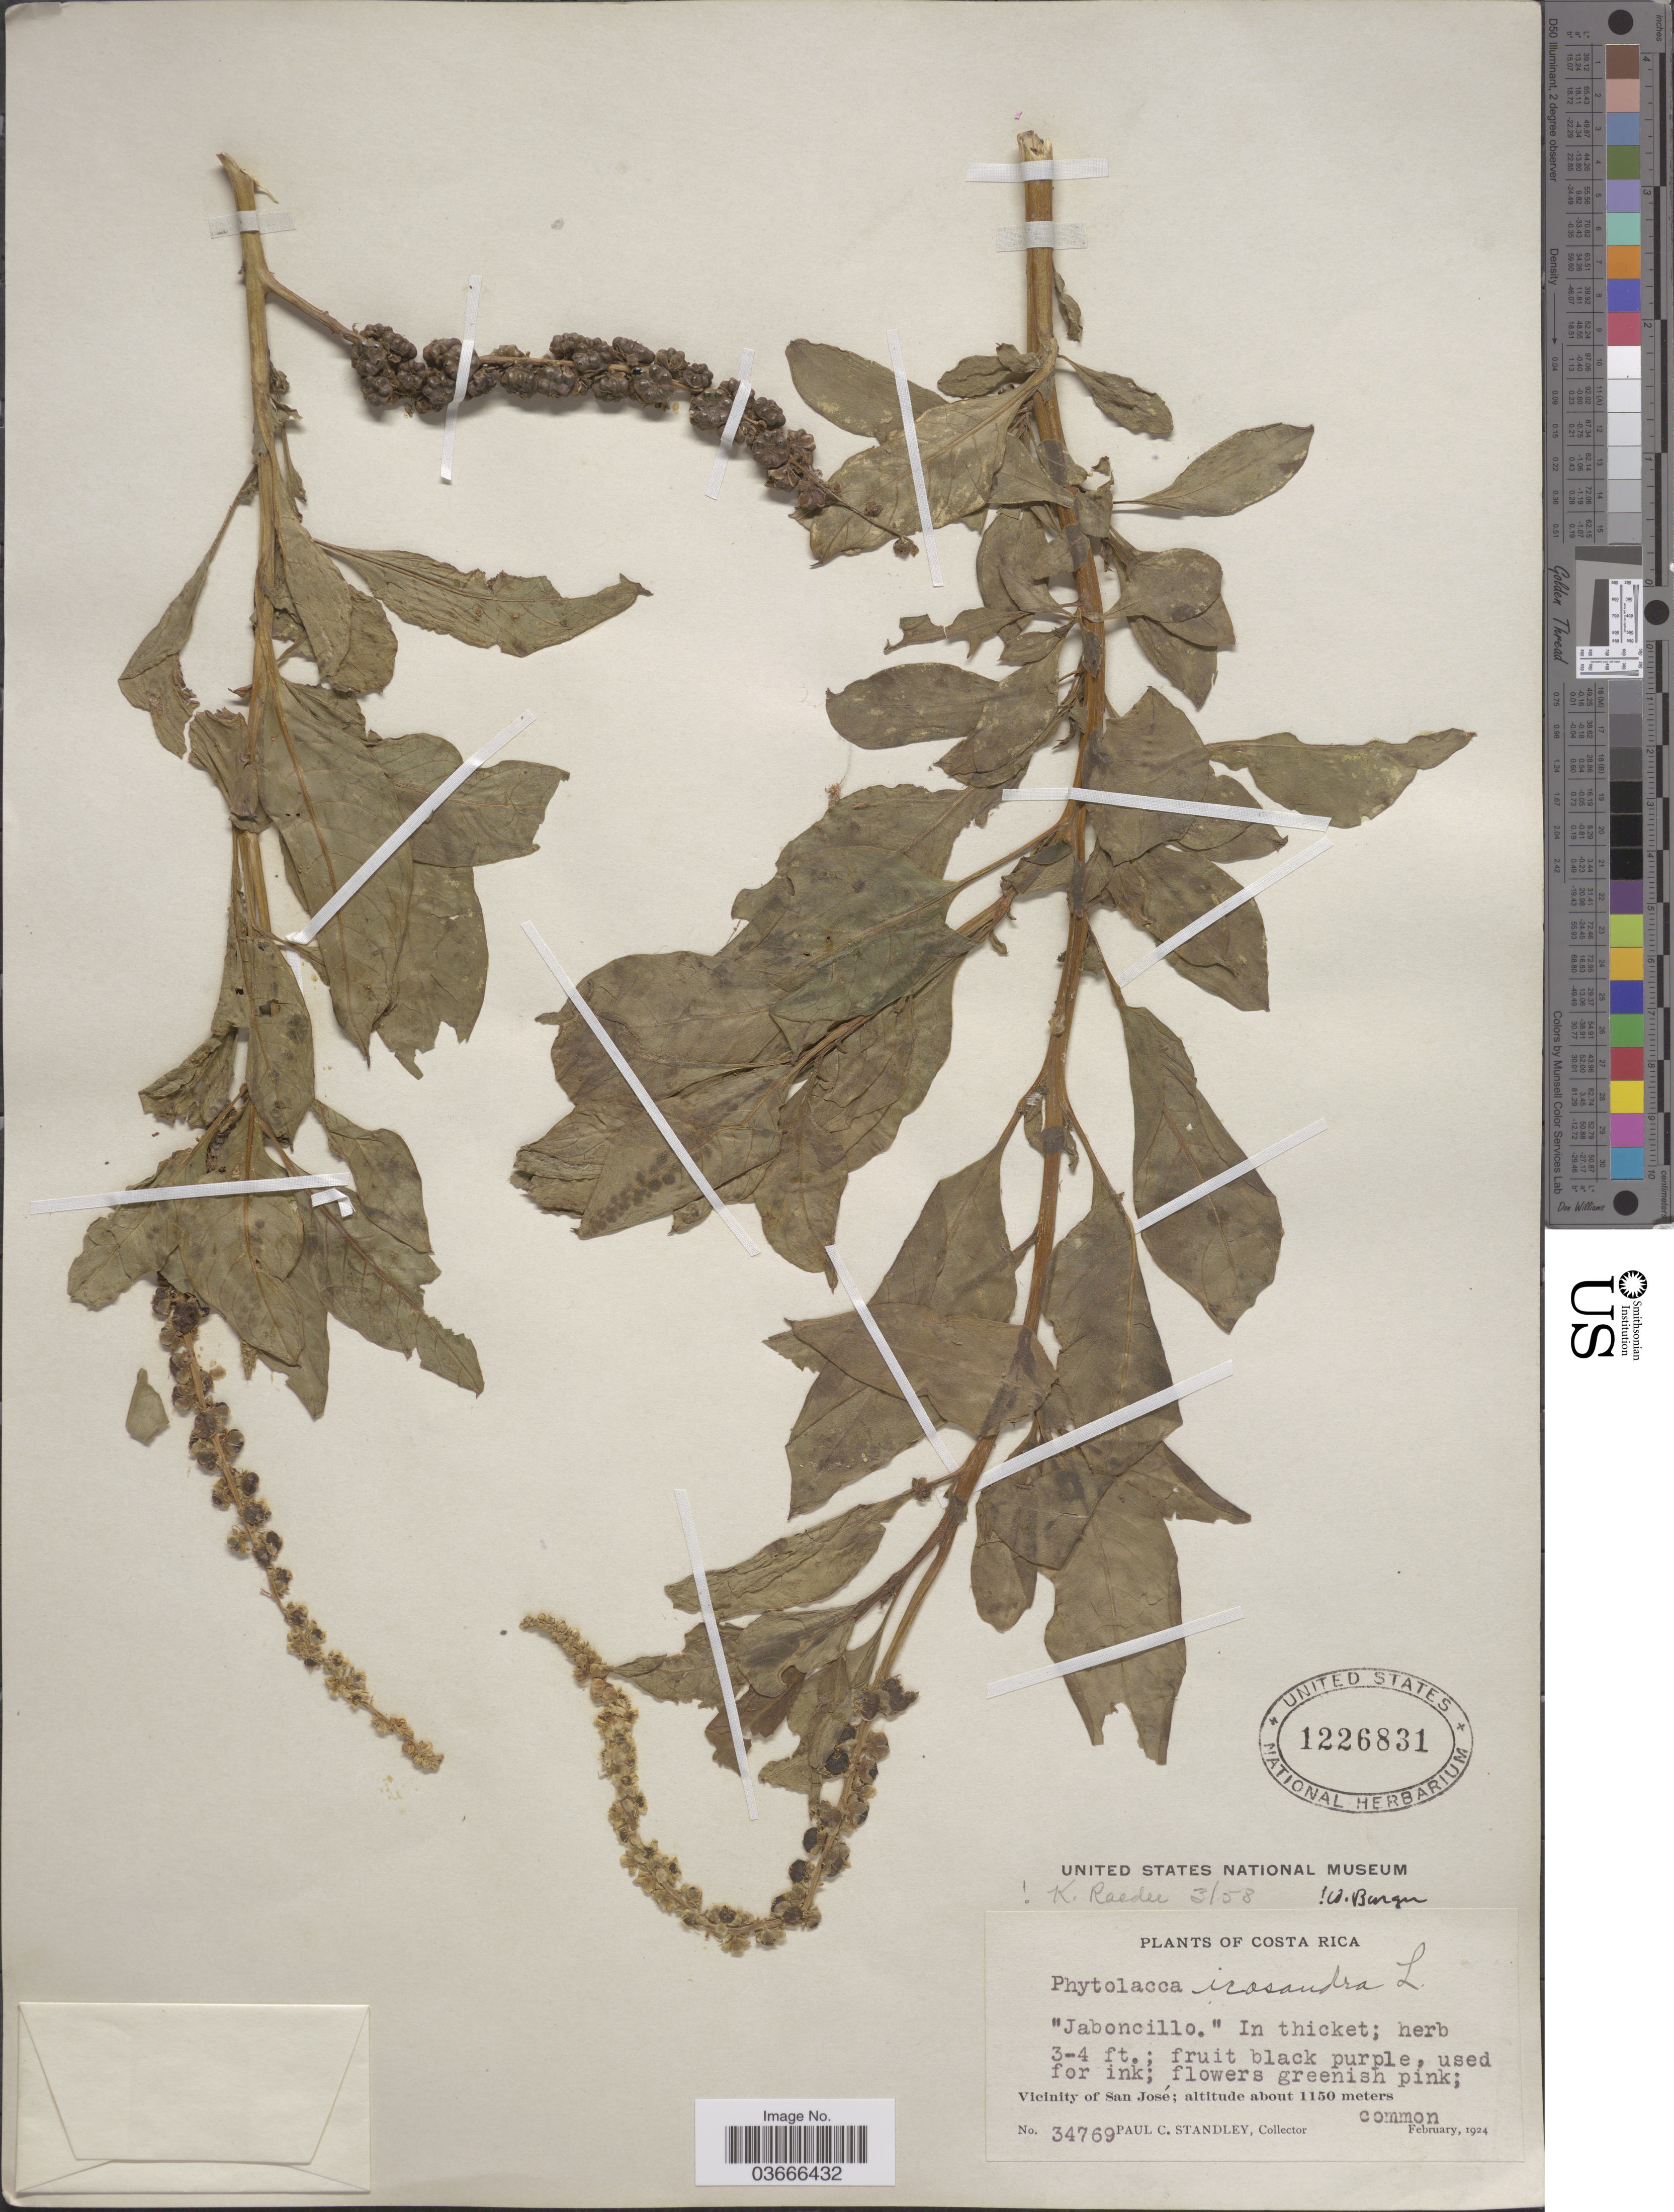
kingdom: Plantae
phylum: Tracheophyta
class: Magnoliopsida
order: Caryophyllales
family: Phytolaccaceae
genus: Phytolacca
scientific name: Phytolacca icosandra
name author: L.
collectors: P. C. Standley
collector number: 34769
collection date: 1924-02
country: Costa Rica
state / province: San José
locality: Vicinity of San José.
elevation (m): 1150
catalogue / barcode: US 1226831